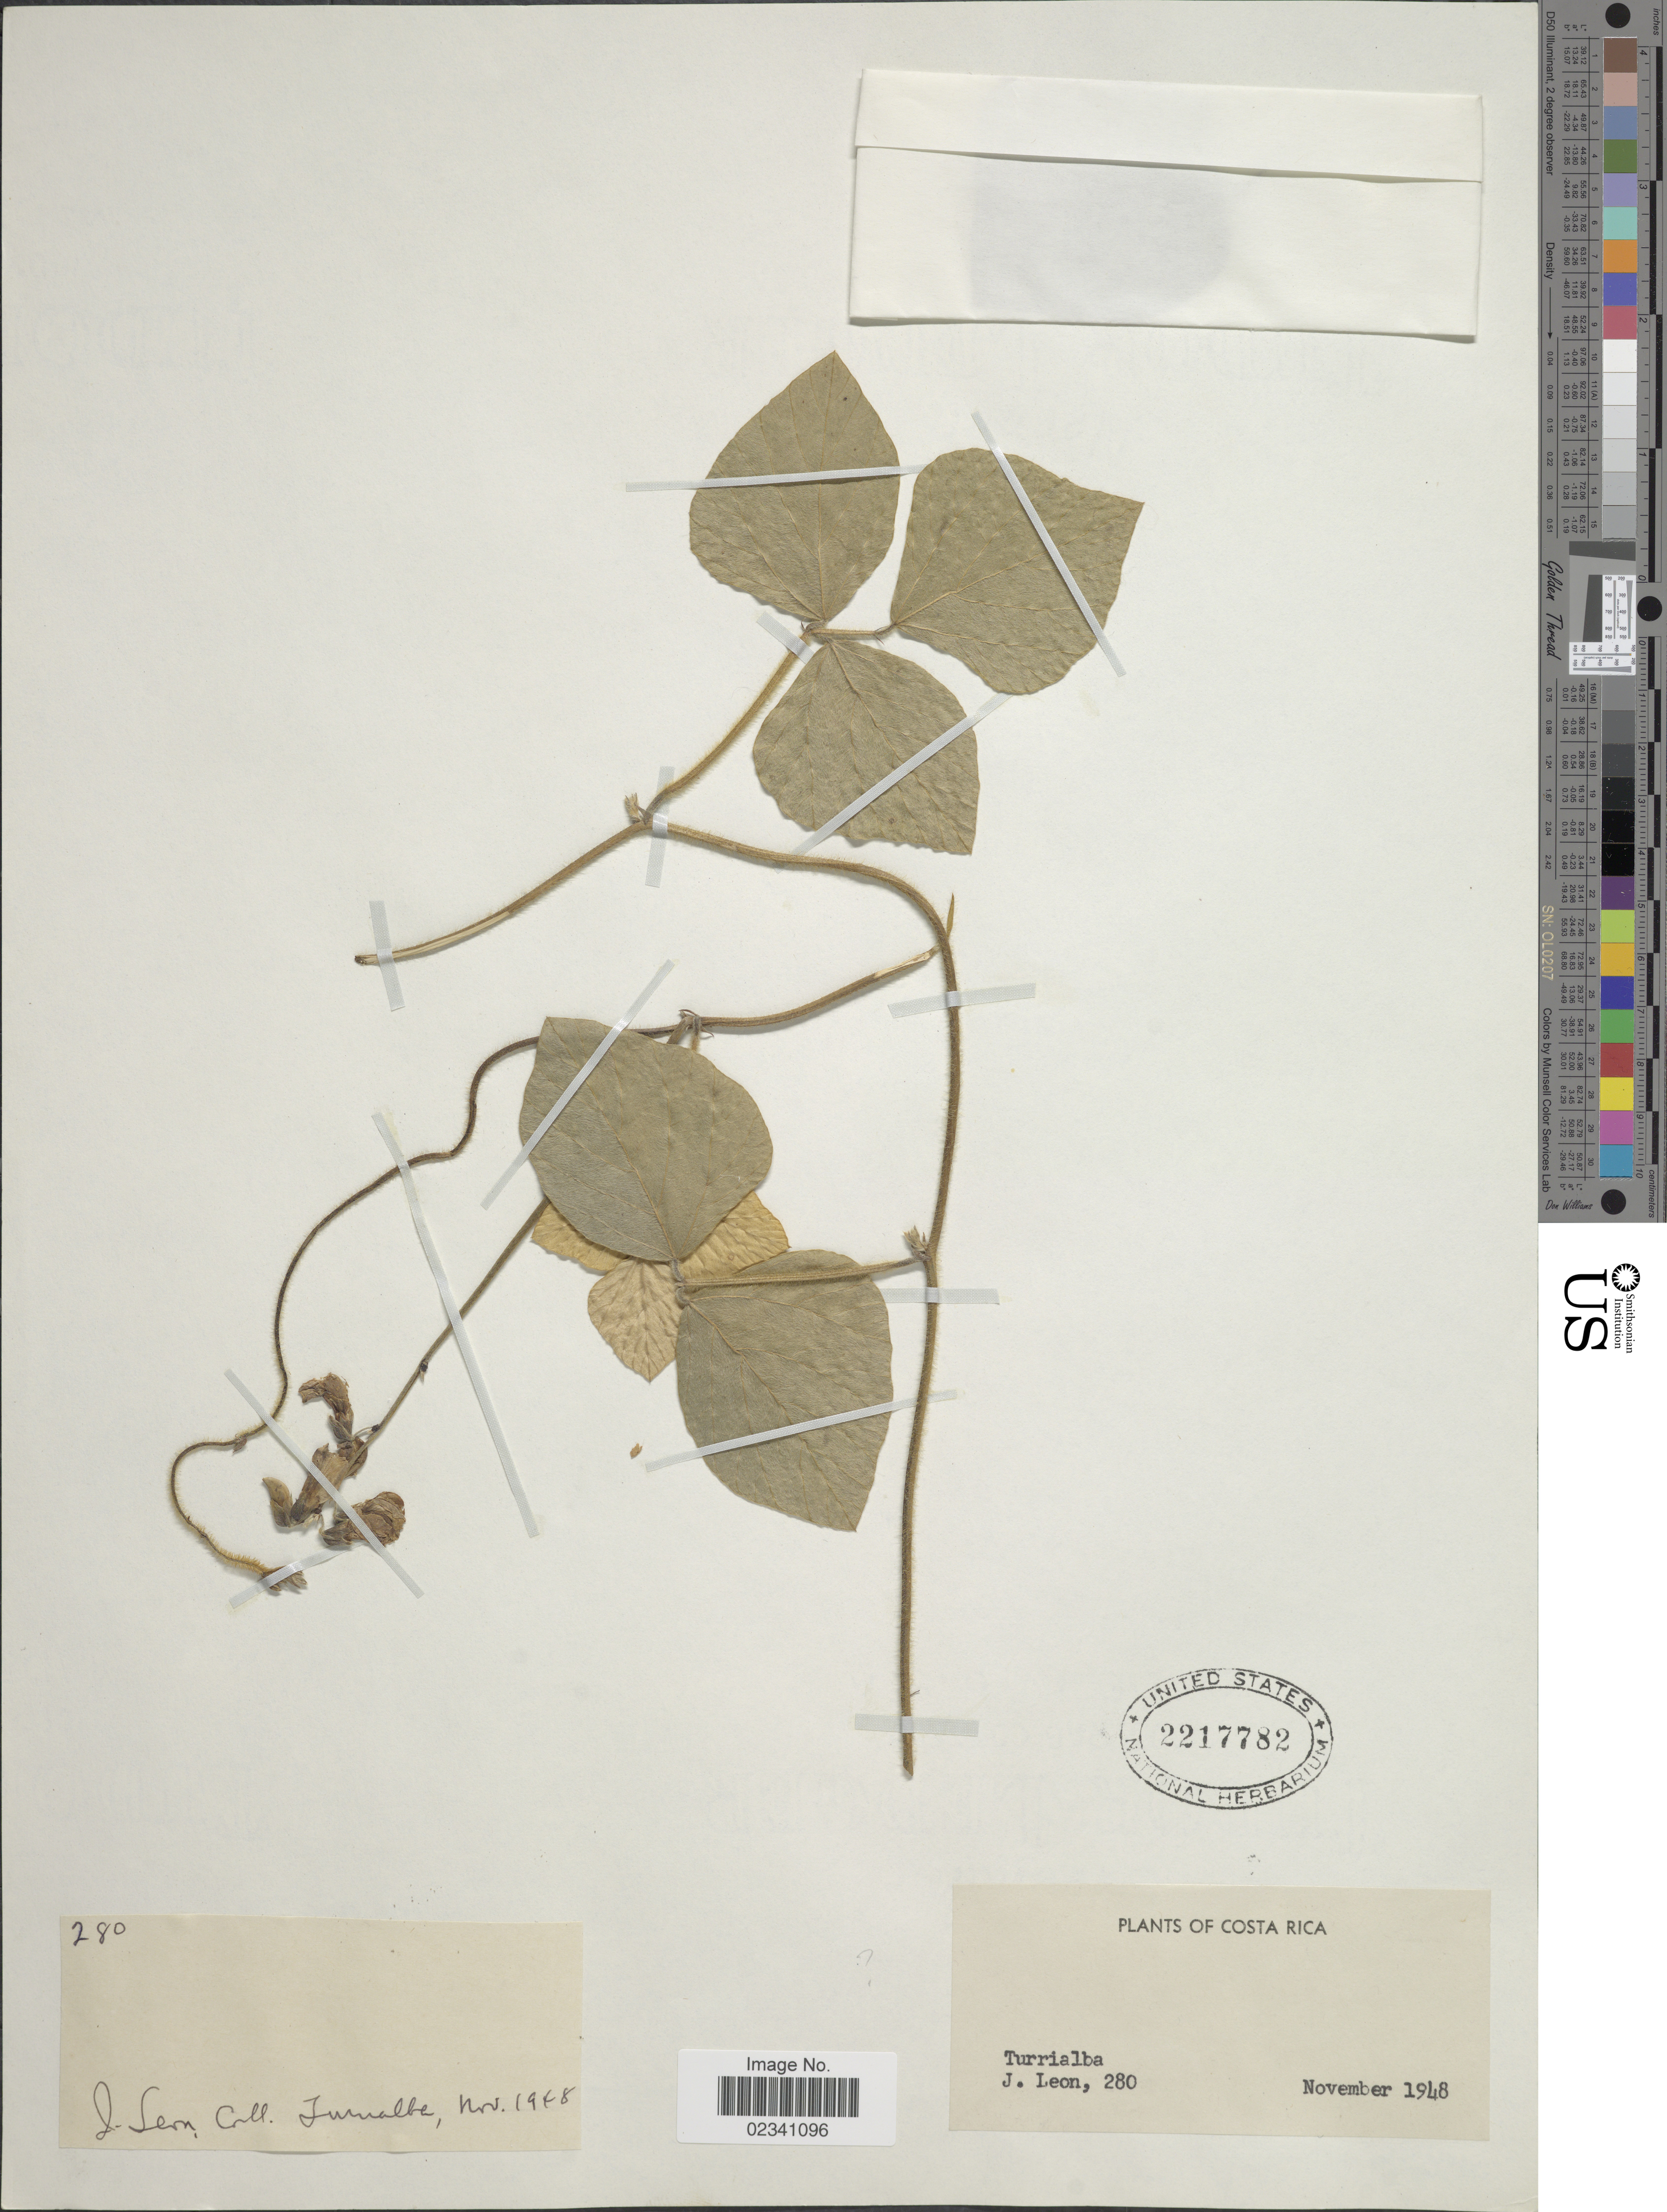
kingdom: Plantae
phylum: Tracheophyta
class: Magnoliopsida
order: Fabales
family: Fabaceae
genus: Calopogonium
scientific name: Calopogonium mucunoides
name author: Desv.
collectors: J. León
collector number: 280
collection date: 1948-11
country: Costa Rica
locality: Turrialba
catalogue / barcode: US 2217782